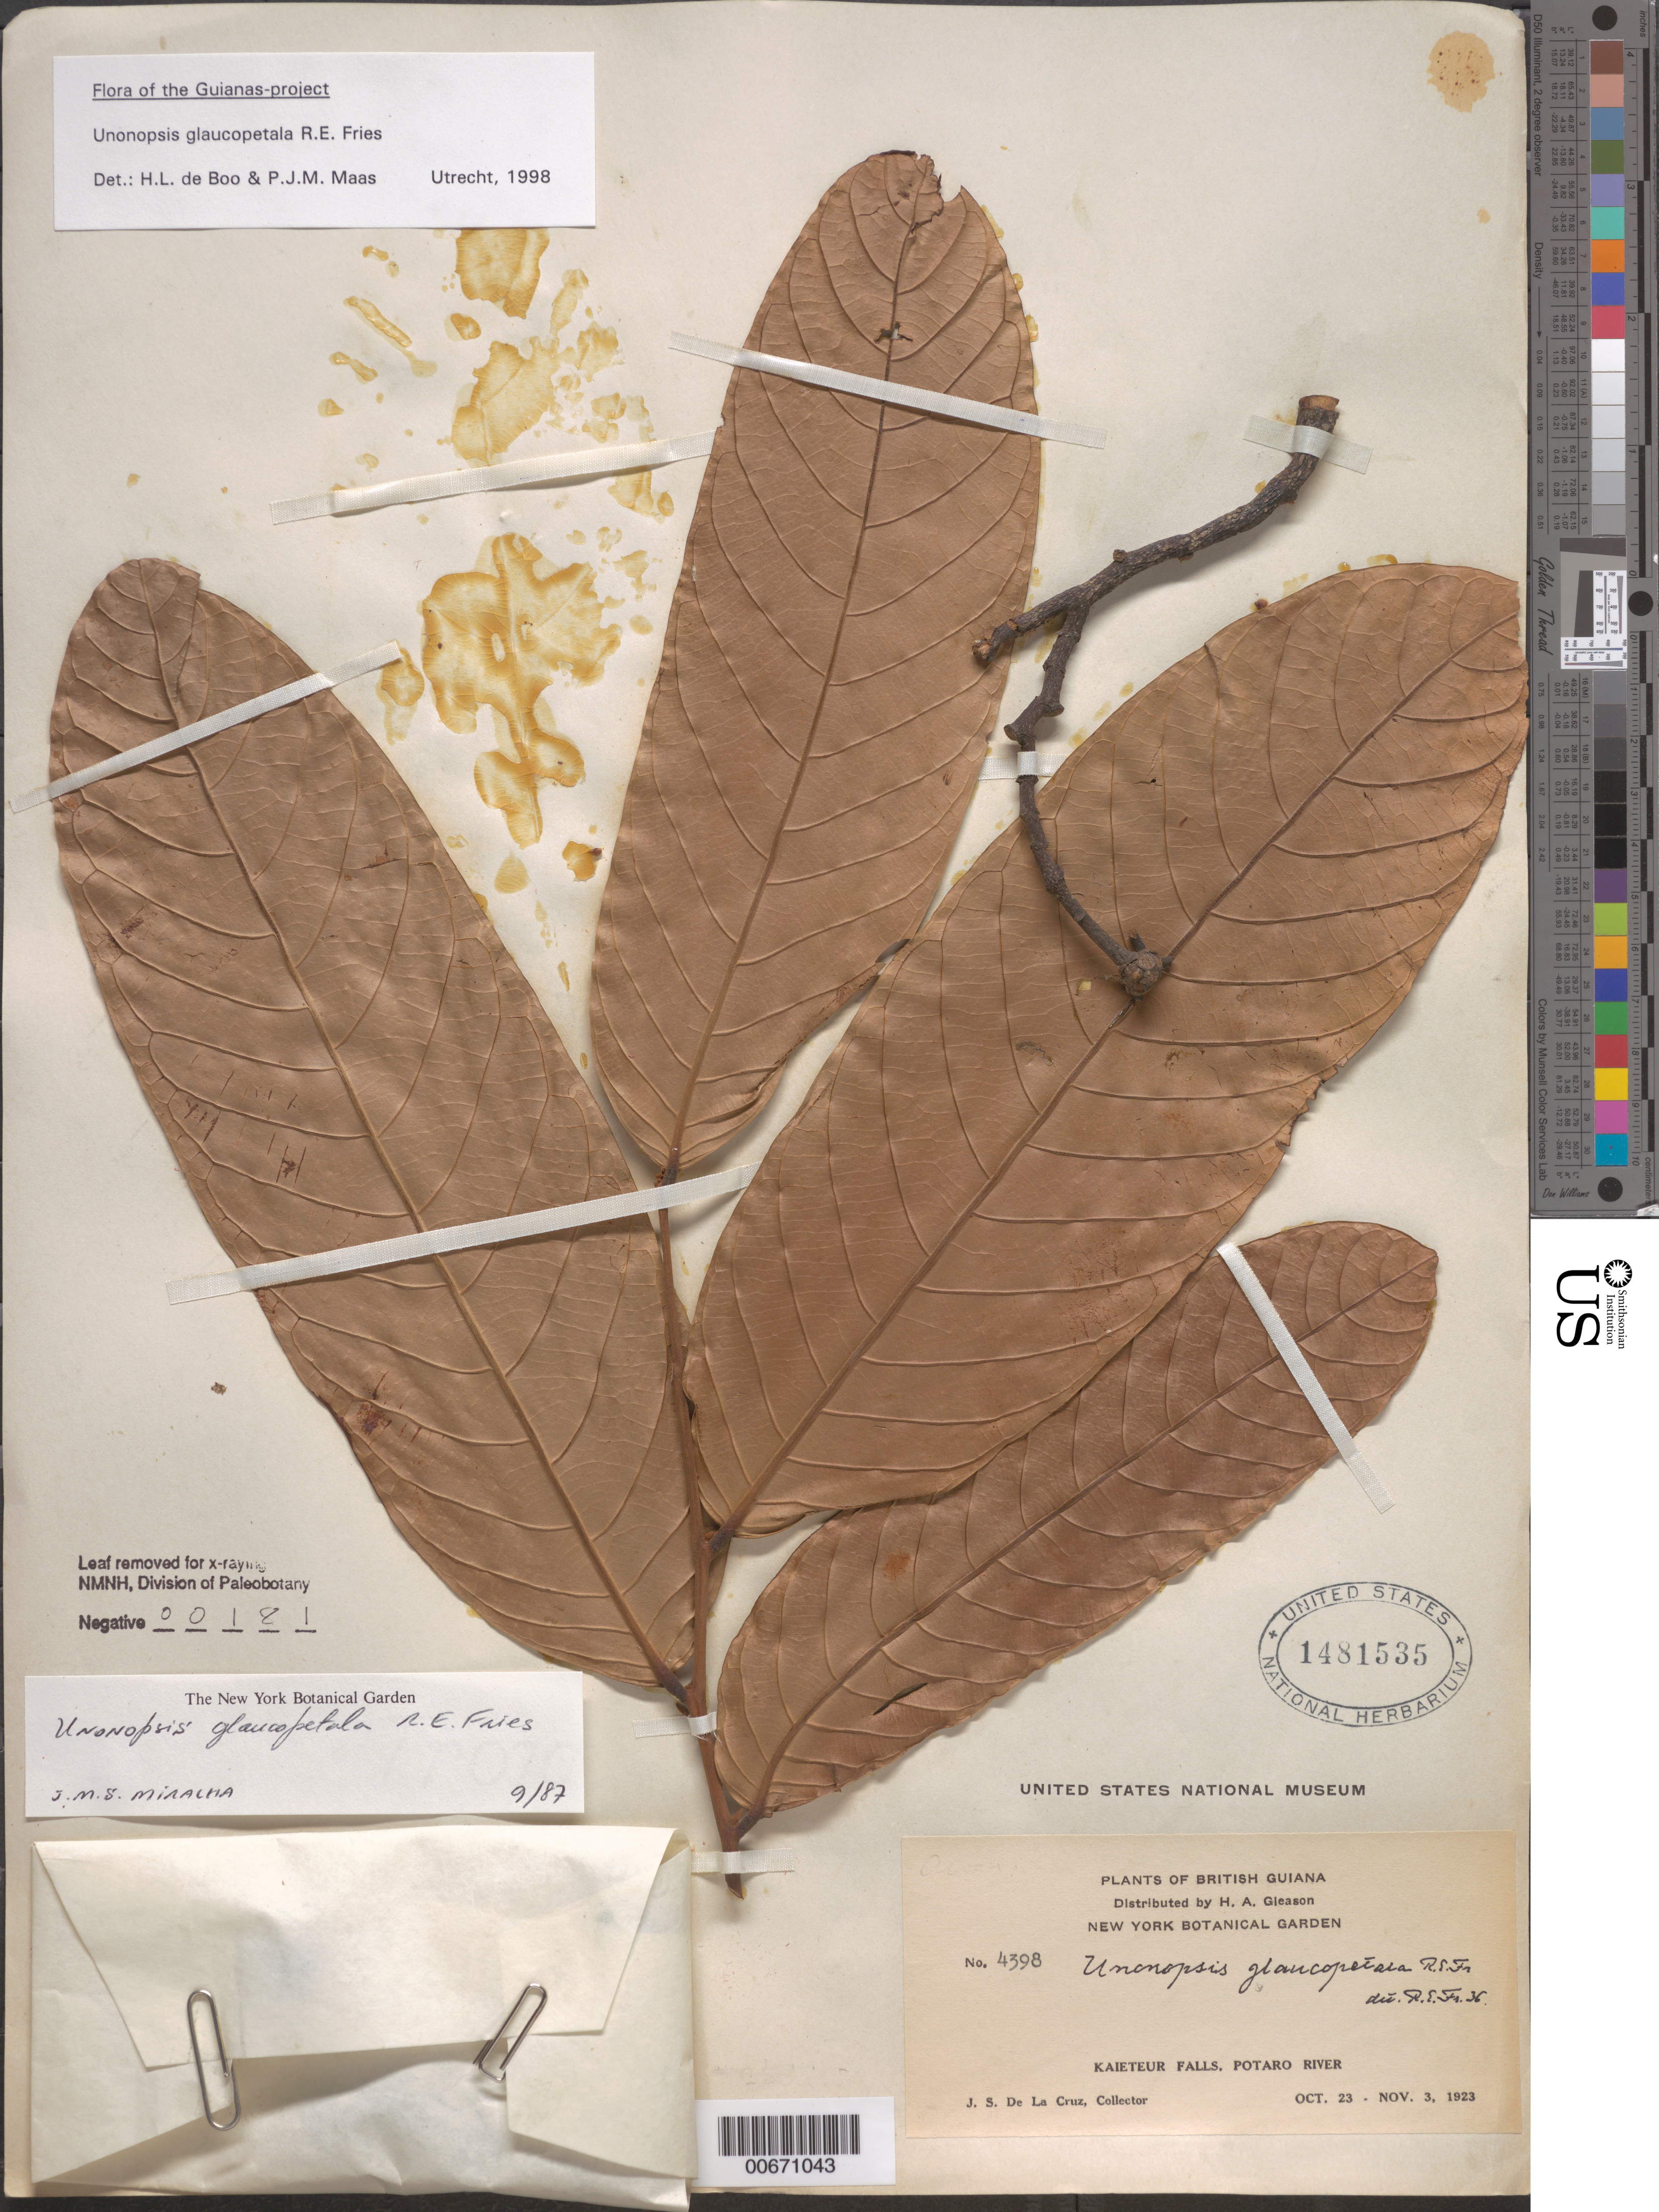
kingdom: Plantae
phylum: Tracheophyta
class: Magnoliopsida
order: Magnoliales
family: Annonaceae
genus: Unonopsis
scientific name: Unonopsis glaucopetala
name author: R.E. Fr.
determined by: de Boo, H. L.; Maas, P. J.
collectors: J. S. de la Cruz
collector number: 4398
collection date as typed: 23-Oct-23 to 3-Nov-23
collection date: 1923-10-23/1923-11-03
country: Guyana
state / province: Potaro-Siparuni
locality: Kaieteur Falls, Potaro R.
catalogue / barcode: US 1481535